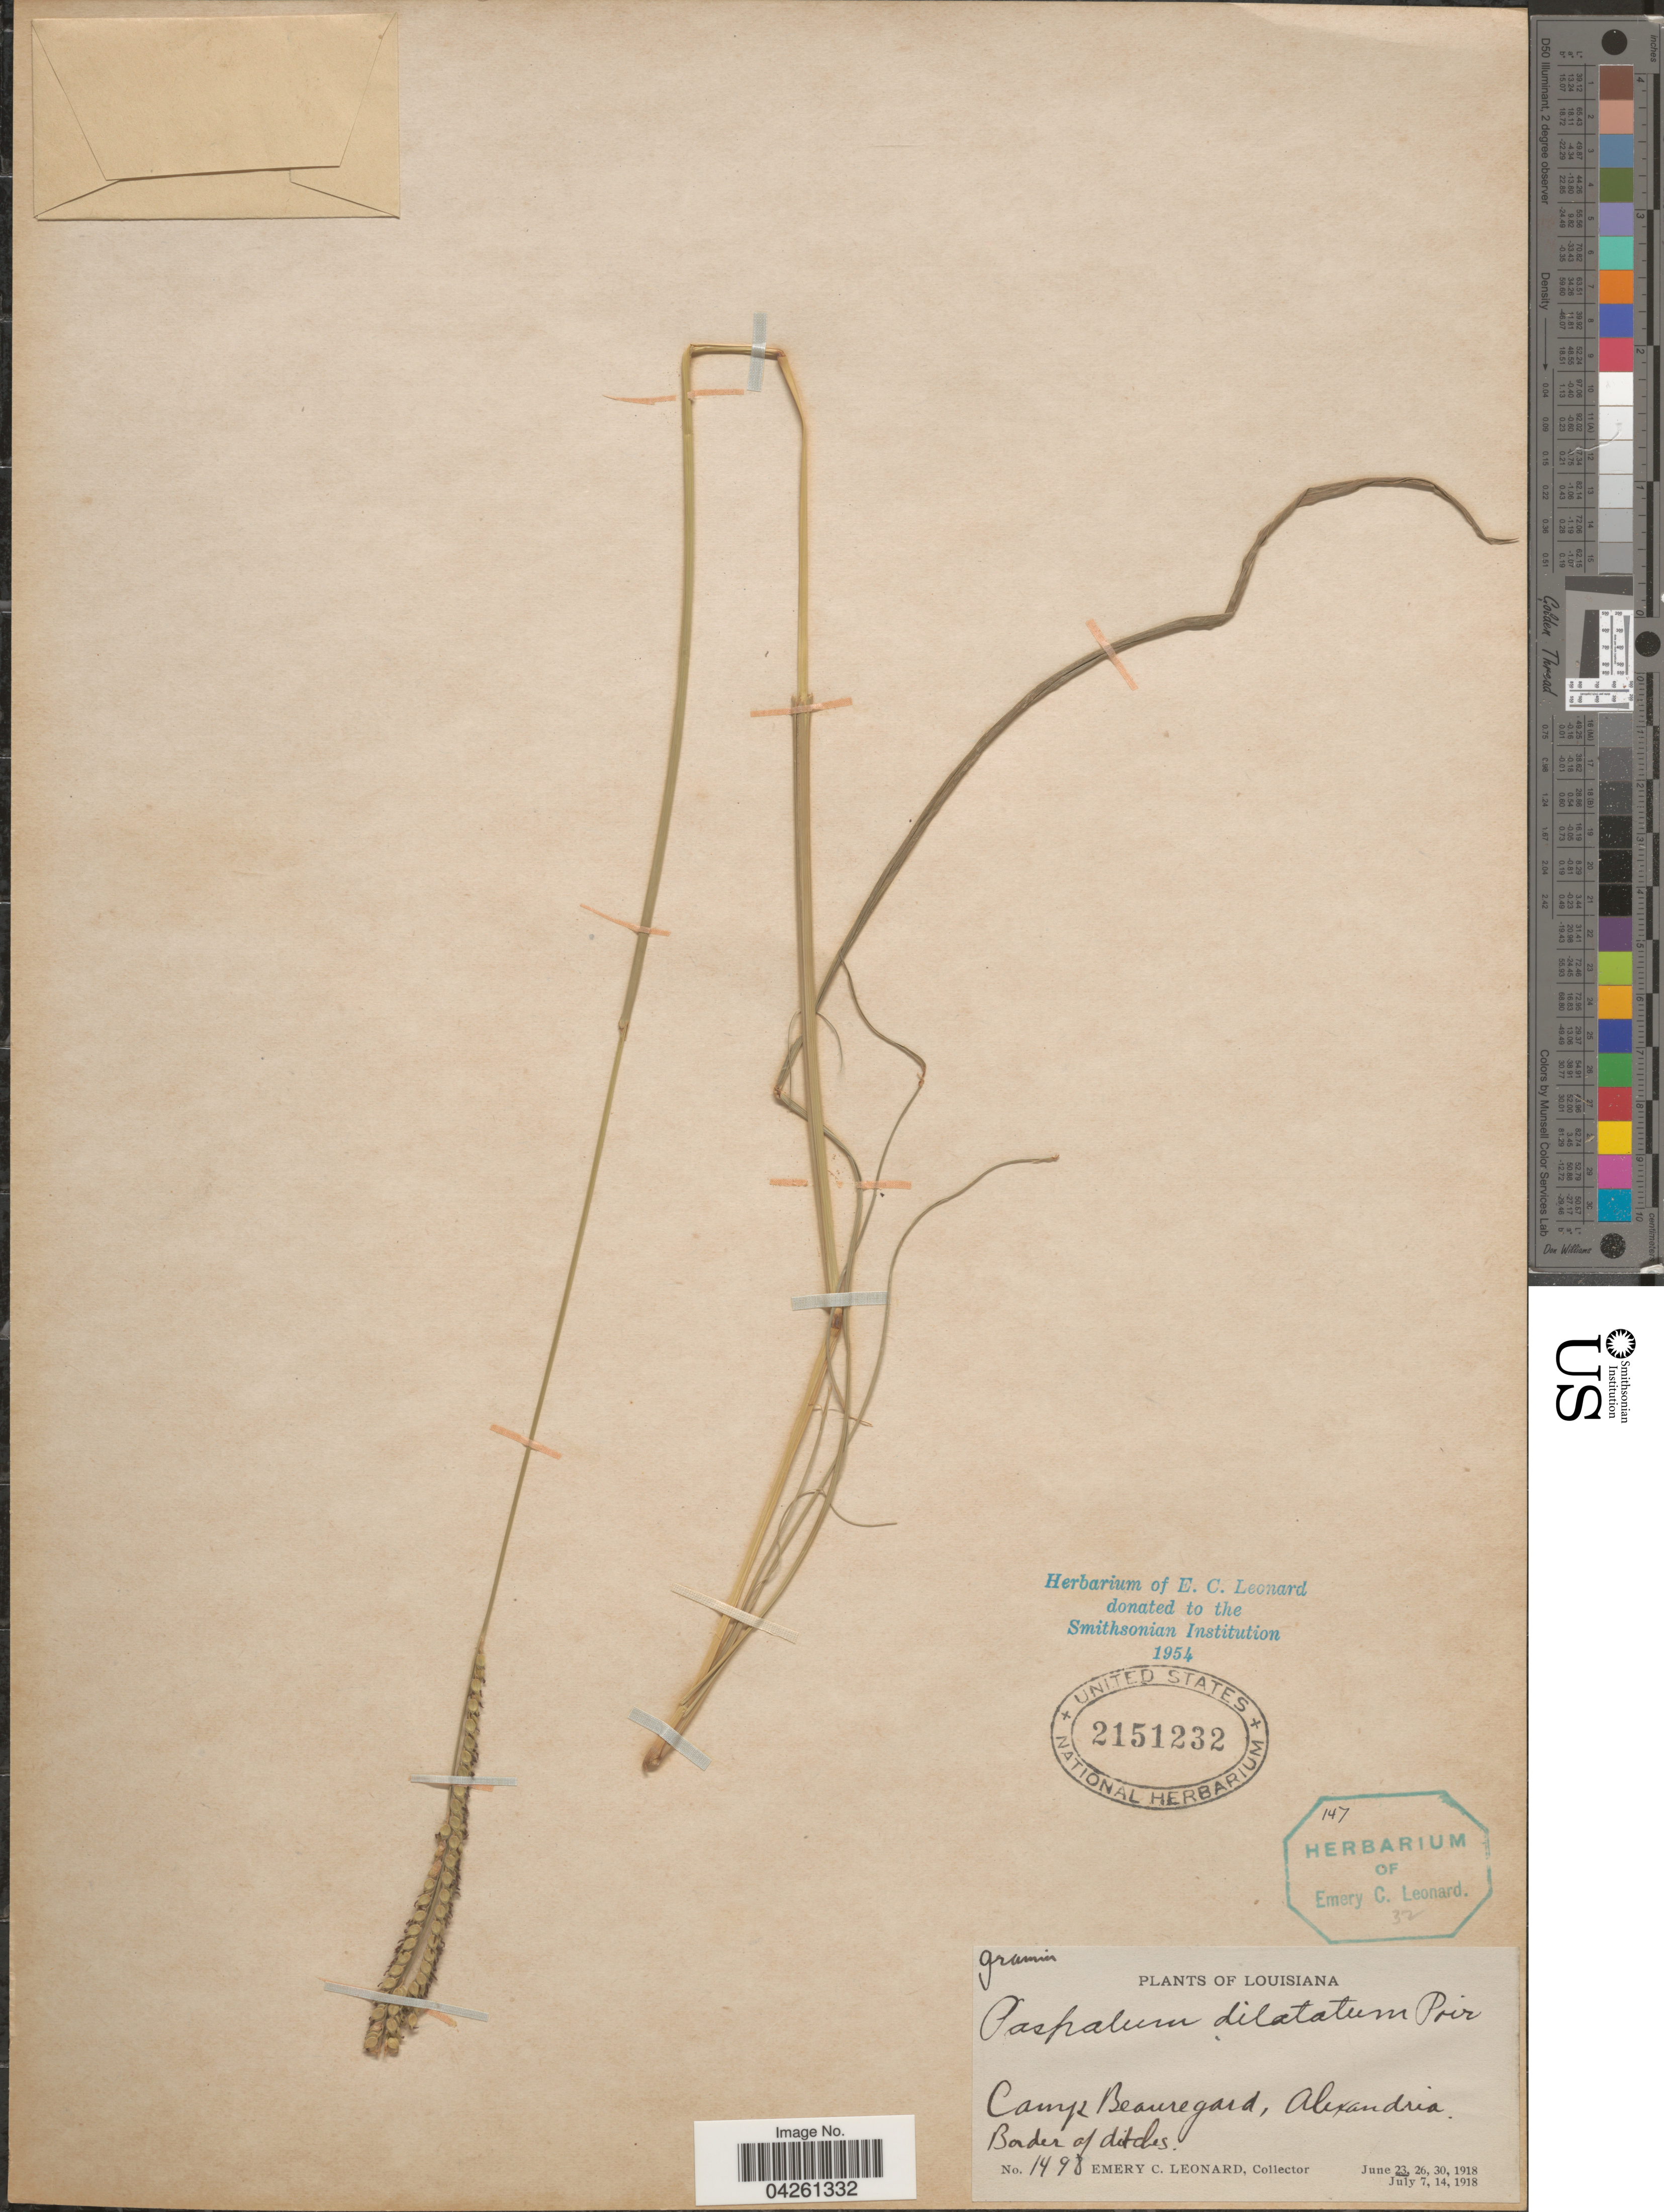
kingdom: Plantae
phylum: Tracheophyta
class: Liliopsida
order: Poales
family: Poaceae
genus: Paspalum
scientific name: Paspalum dilatatum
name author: Poir.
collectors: E. C. Leonard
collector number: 1498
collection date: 1918-06-23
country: United States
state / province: Louisiana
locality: Camp Beauregard, Alexandria. Border of ditches.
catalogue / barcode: US 2151232